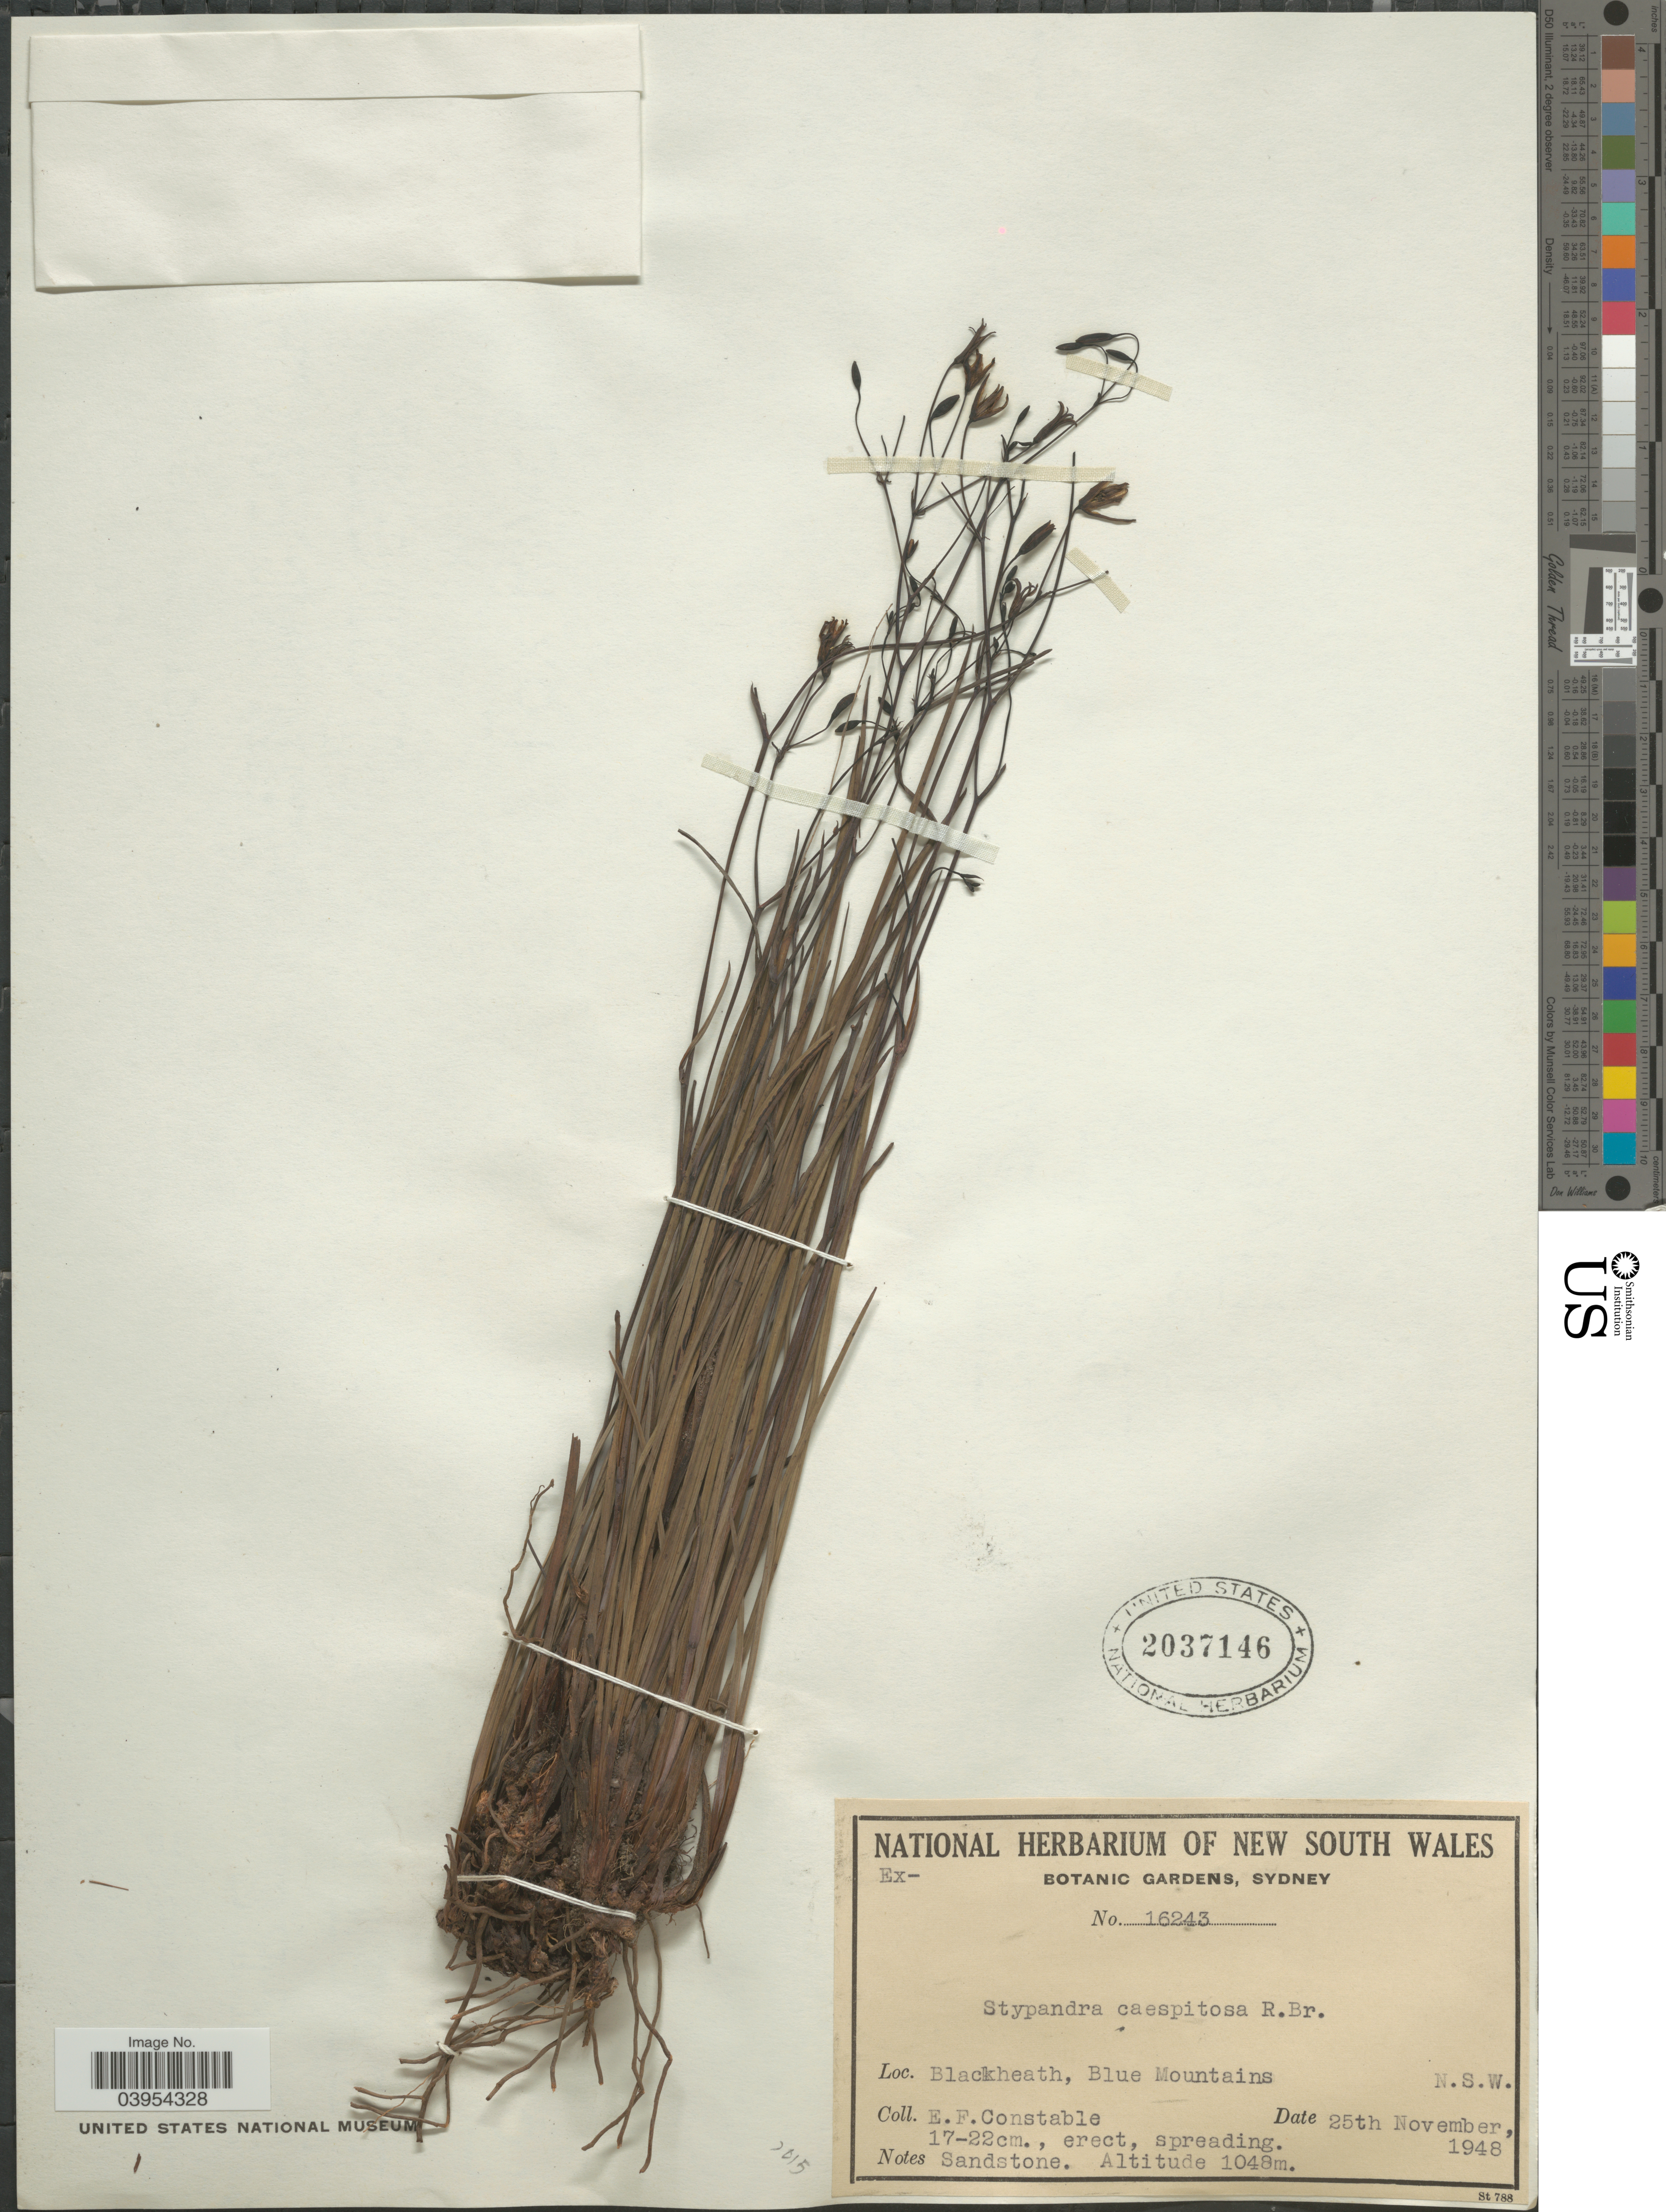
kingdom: Plantae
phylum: Tracheophyta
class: Liliopsida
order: Asparagales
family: Asphodelaceae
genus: Thelionema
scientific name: Thelionema caespitosum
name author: (R. Br.) R.J.F. Hend.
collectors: E. F. Constable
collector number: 16243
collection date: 1948-11-25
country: Australia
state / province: New South Wales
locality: Blackheath, Blue Mountains.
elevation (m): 1048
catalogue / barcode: US 2037146